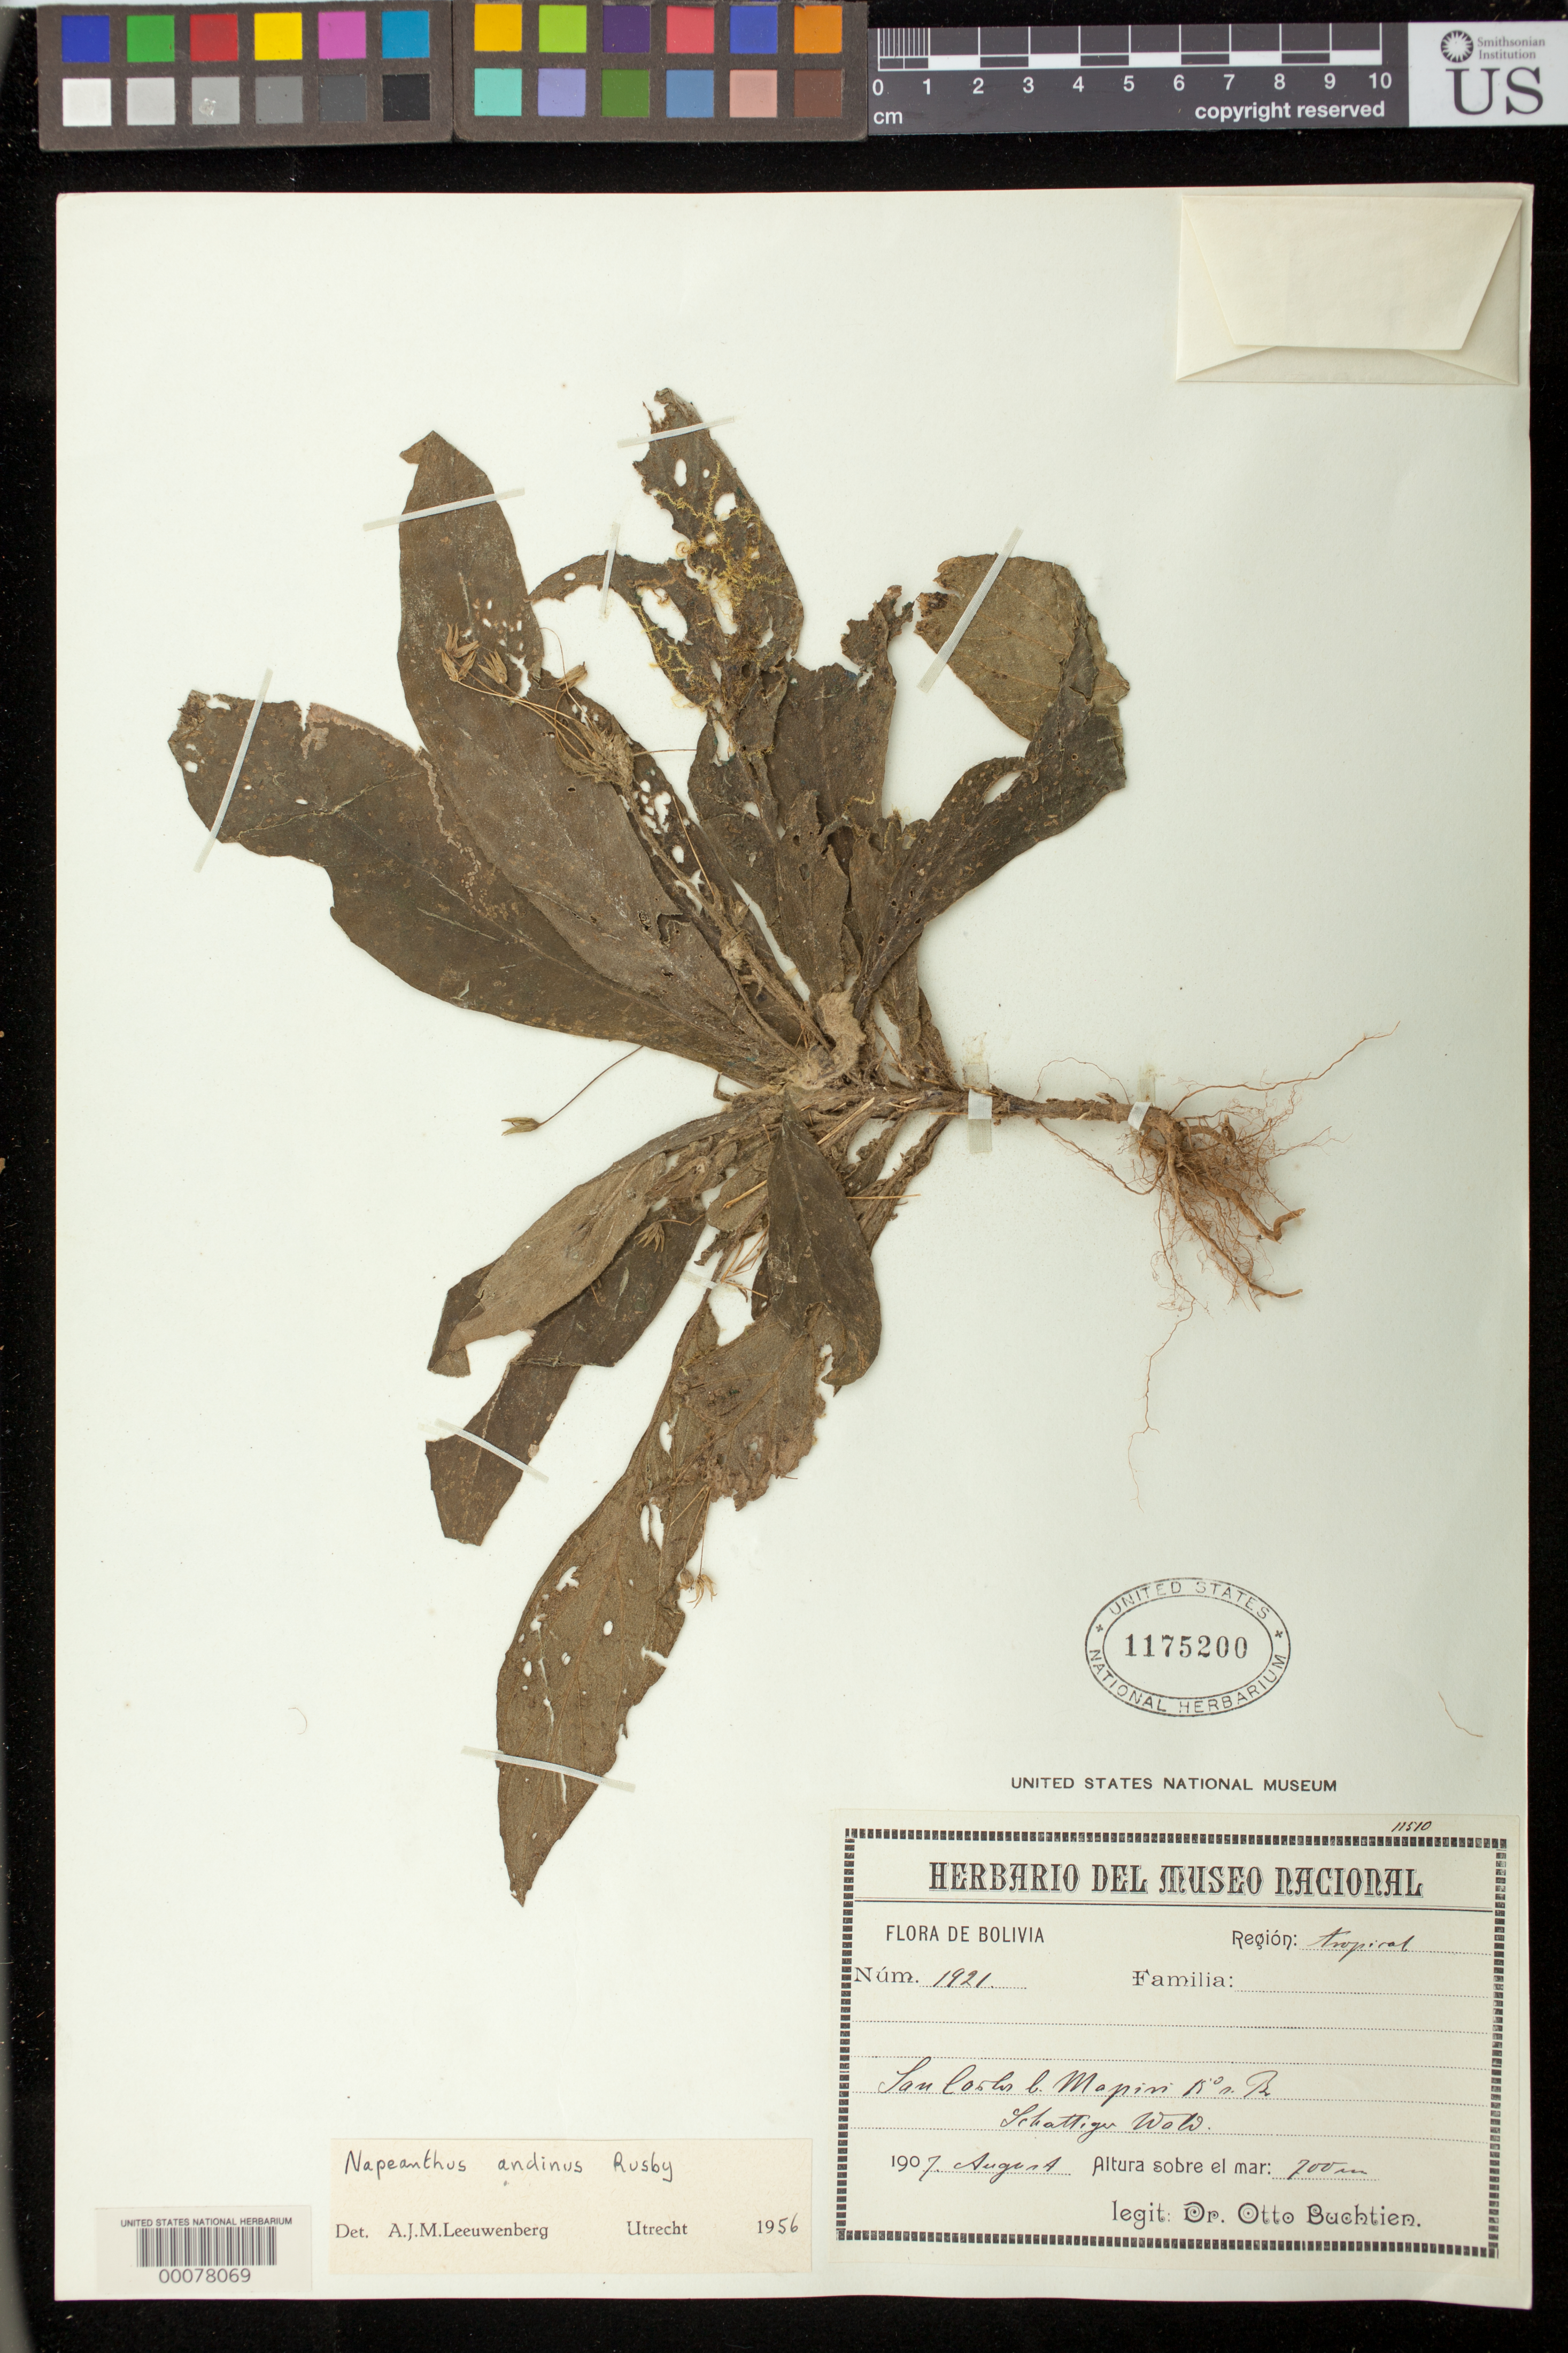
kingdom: Plantae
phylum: Tracheophyta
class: Magnoliopsida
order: Lamiales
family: Gesneriaceae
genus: Napeanthus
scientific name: Napeanthus andinus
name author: Rusby ex Donn. Sm.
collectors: O. Buchtien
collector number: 1921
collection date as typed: Aug 1907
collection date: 1907-08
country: Bolivia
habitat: Tropical forest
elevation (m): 700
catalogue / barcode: US 1175200